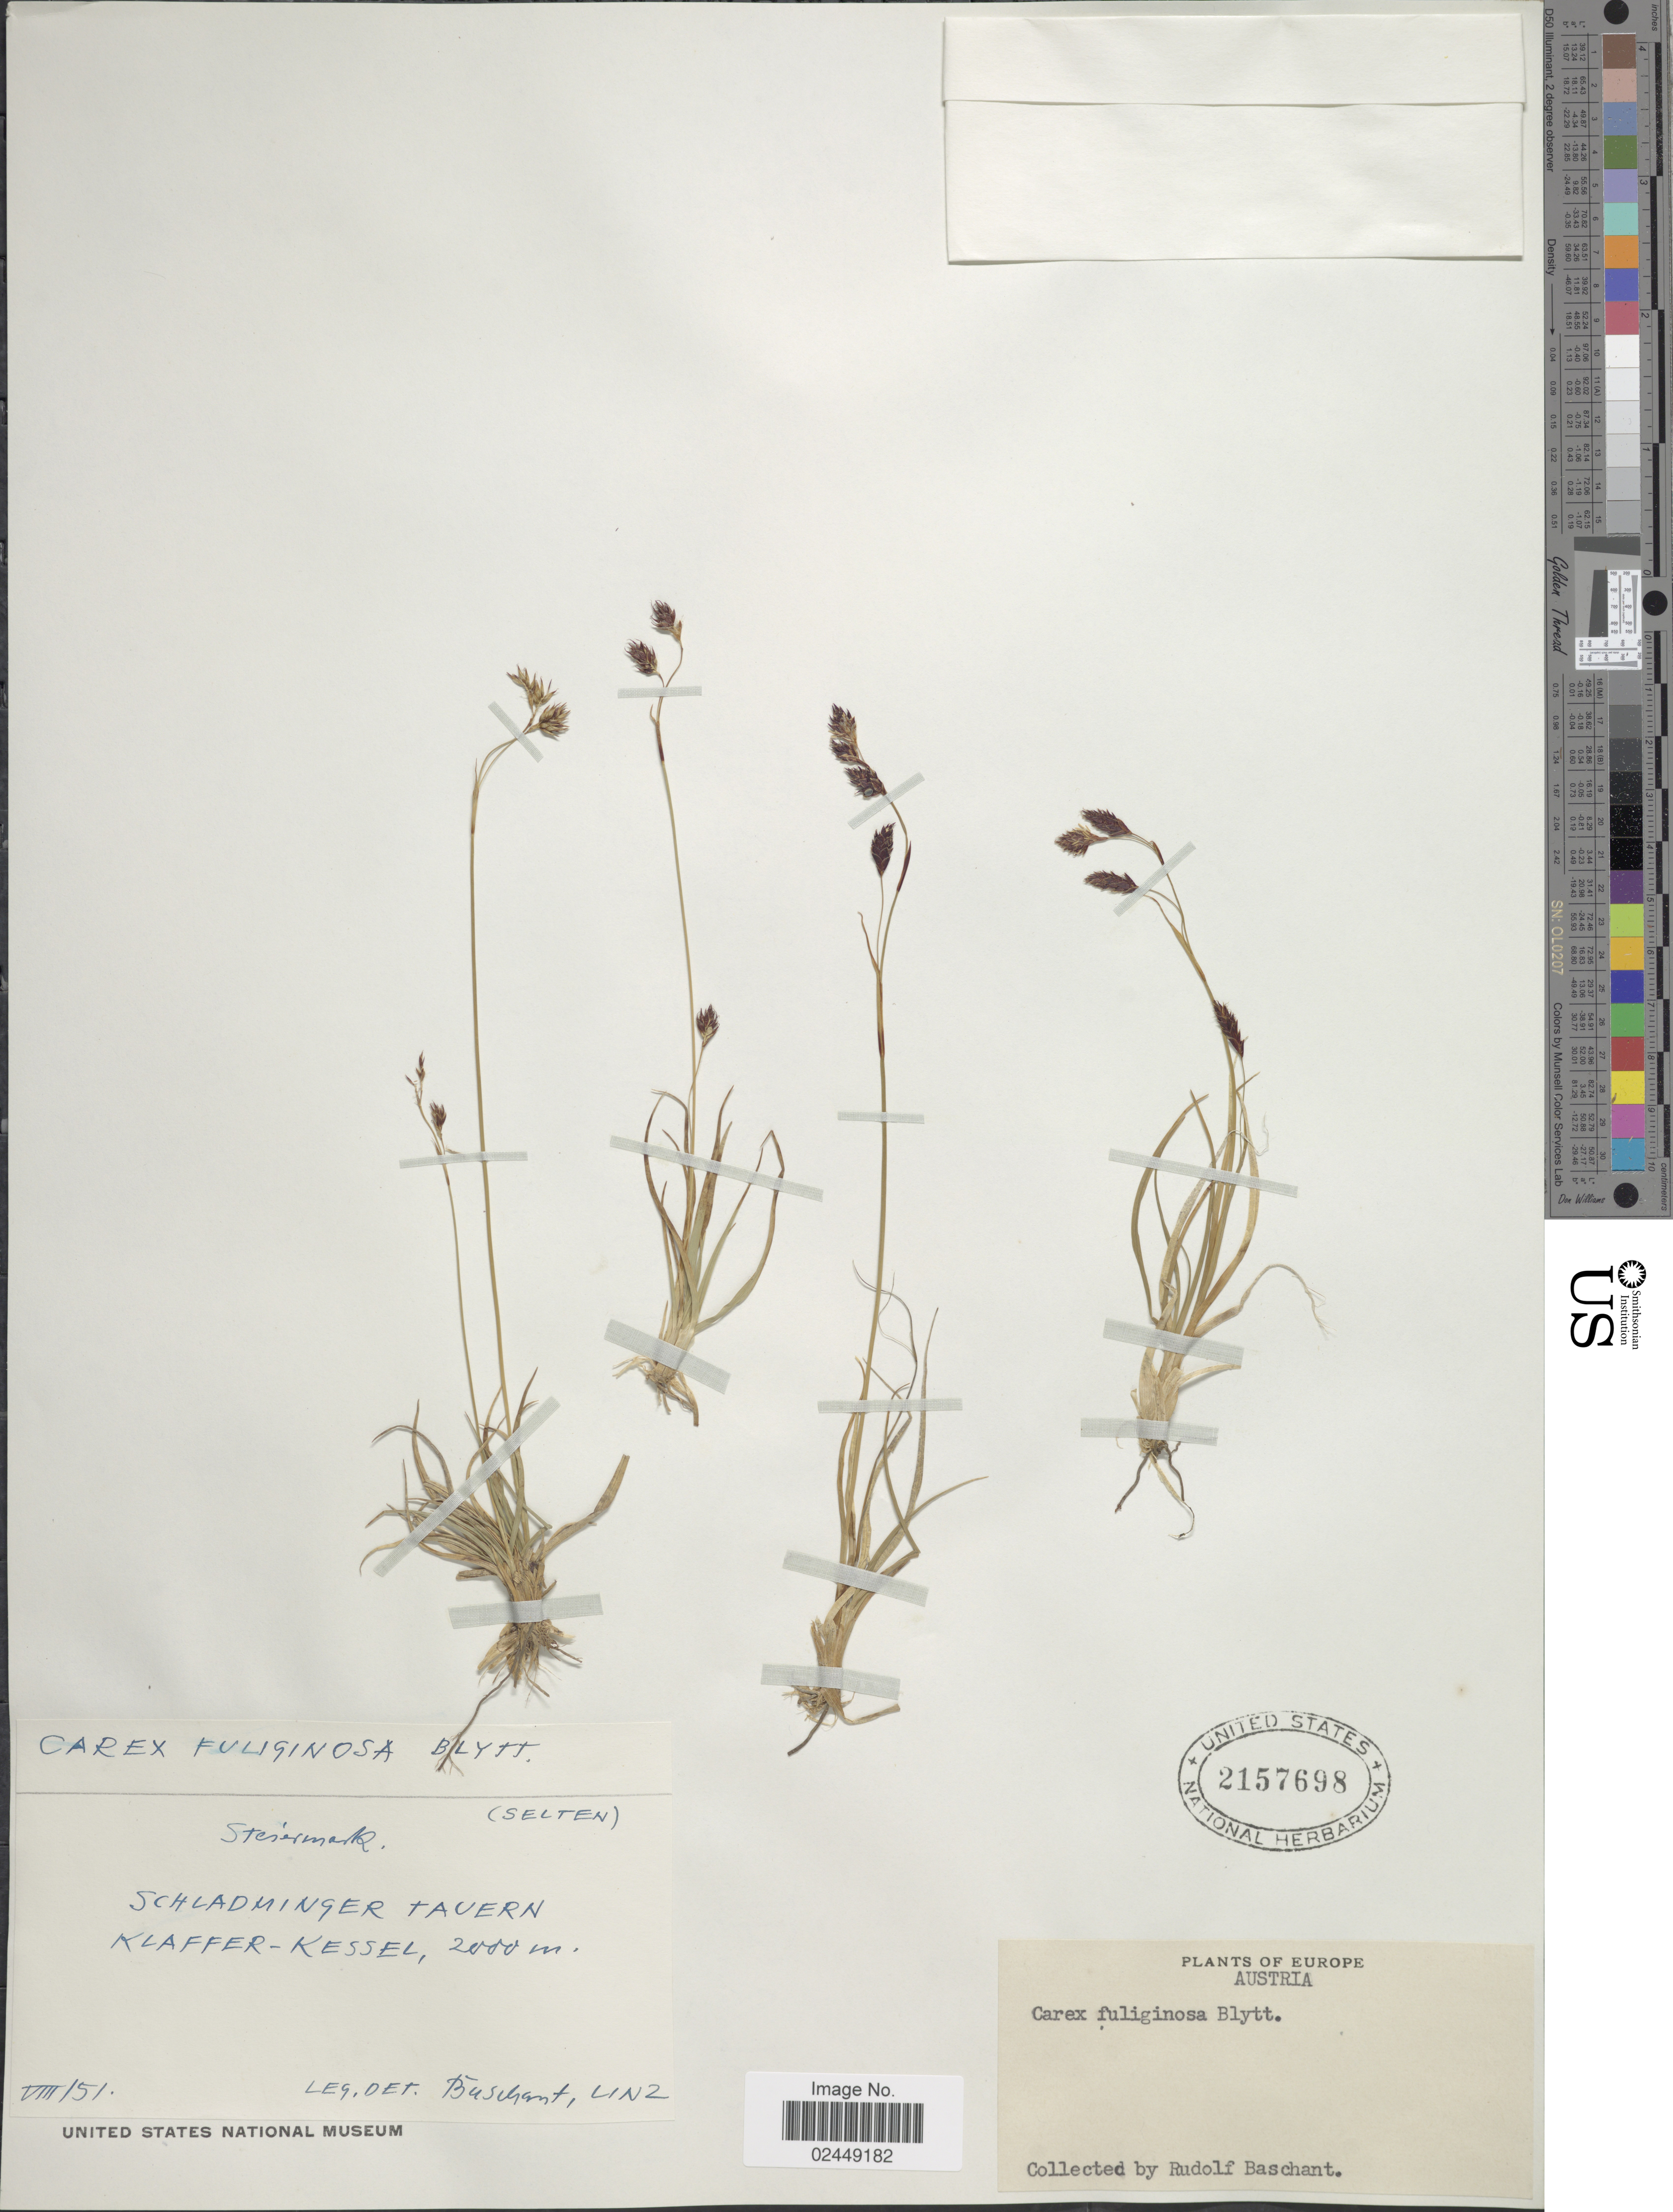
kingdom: Plantae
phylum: Tracheophyta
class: Liliopsida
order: Poales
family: Cyperaceae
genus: Carex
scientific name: Carex fuliginosa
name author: Schkuhr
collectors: R. Baschant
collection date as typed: Transcribed d/m/y: /8/51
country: Austria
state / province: Steiermark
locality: Schladminger Tauern Klaffer-Kessel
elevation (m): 2000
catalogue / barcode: US 2157698